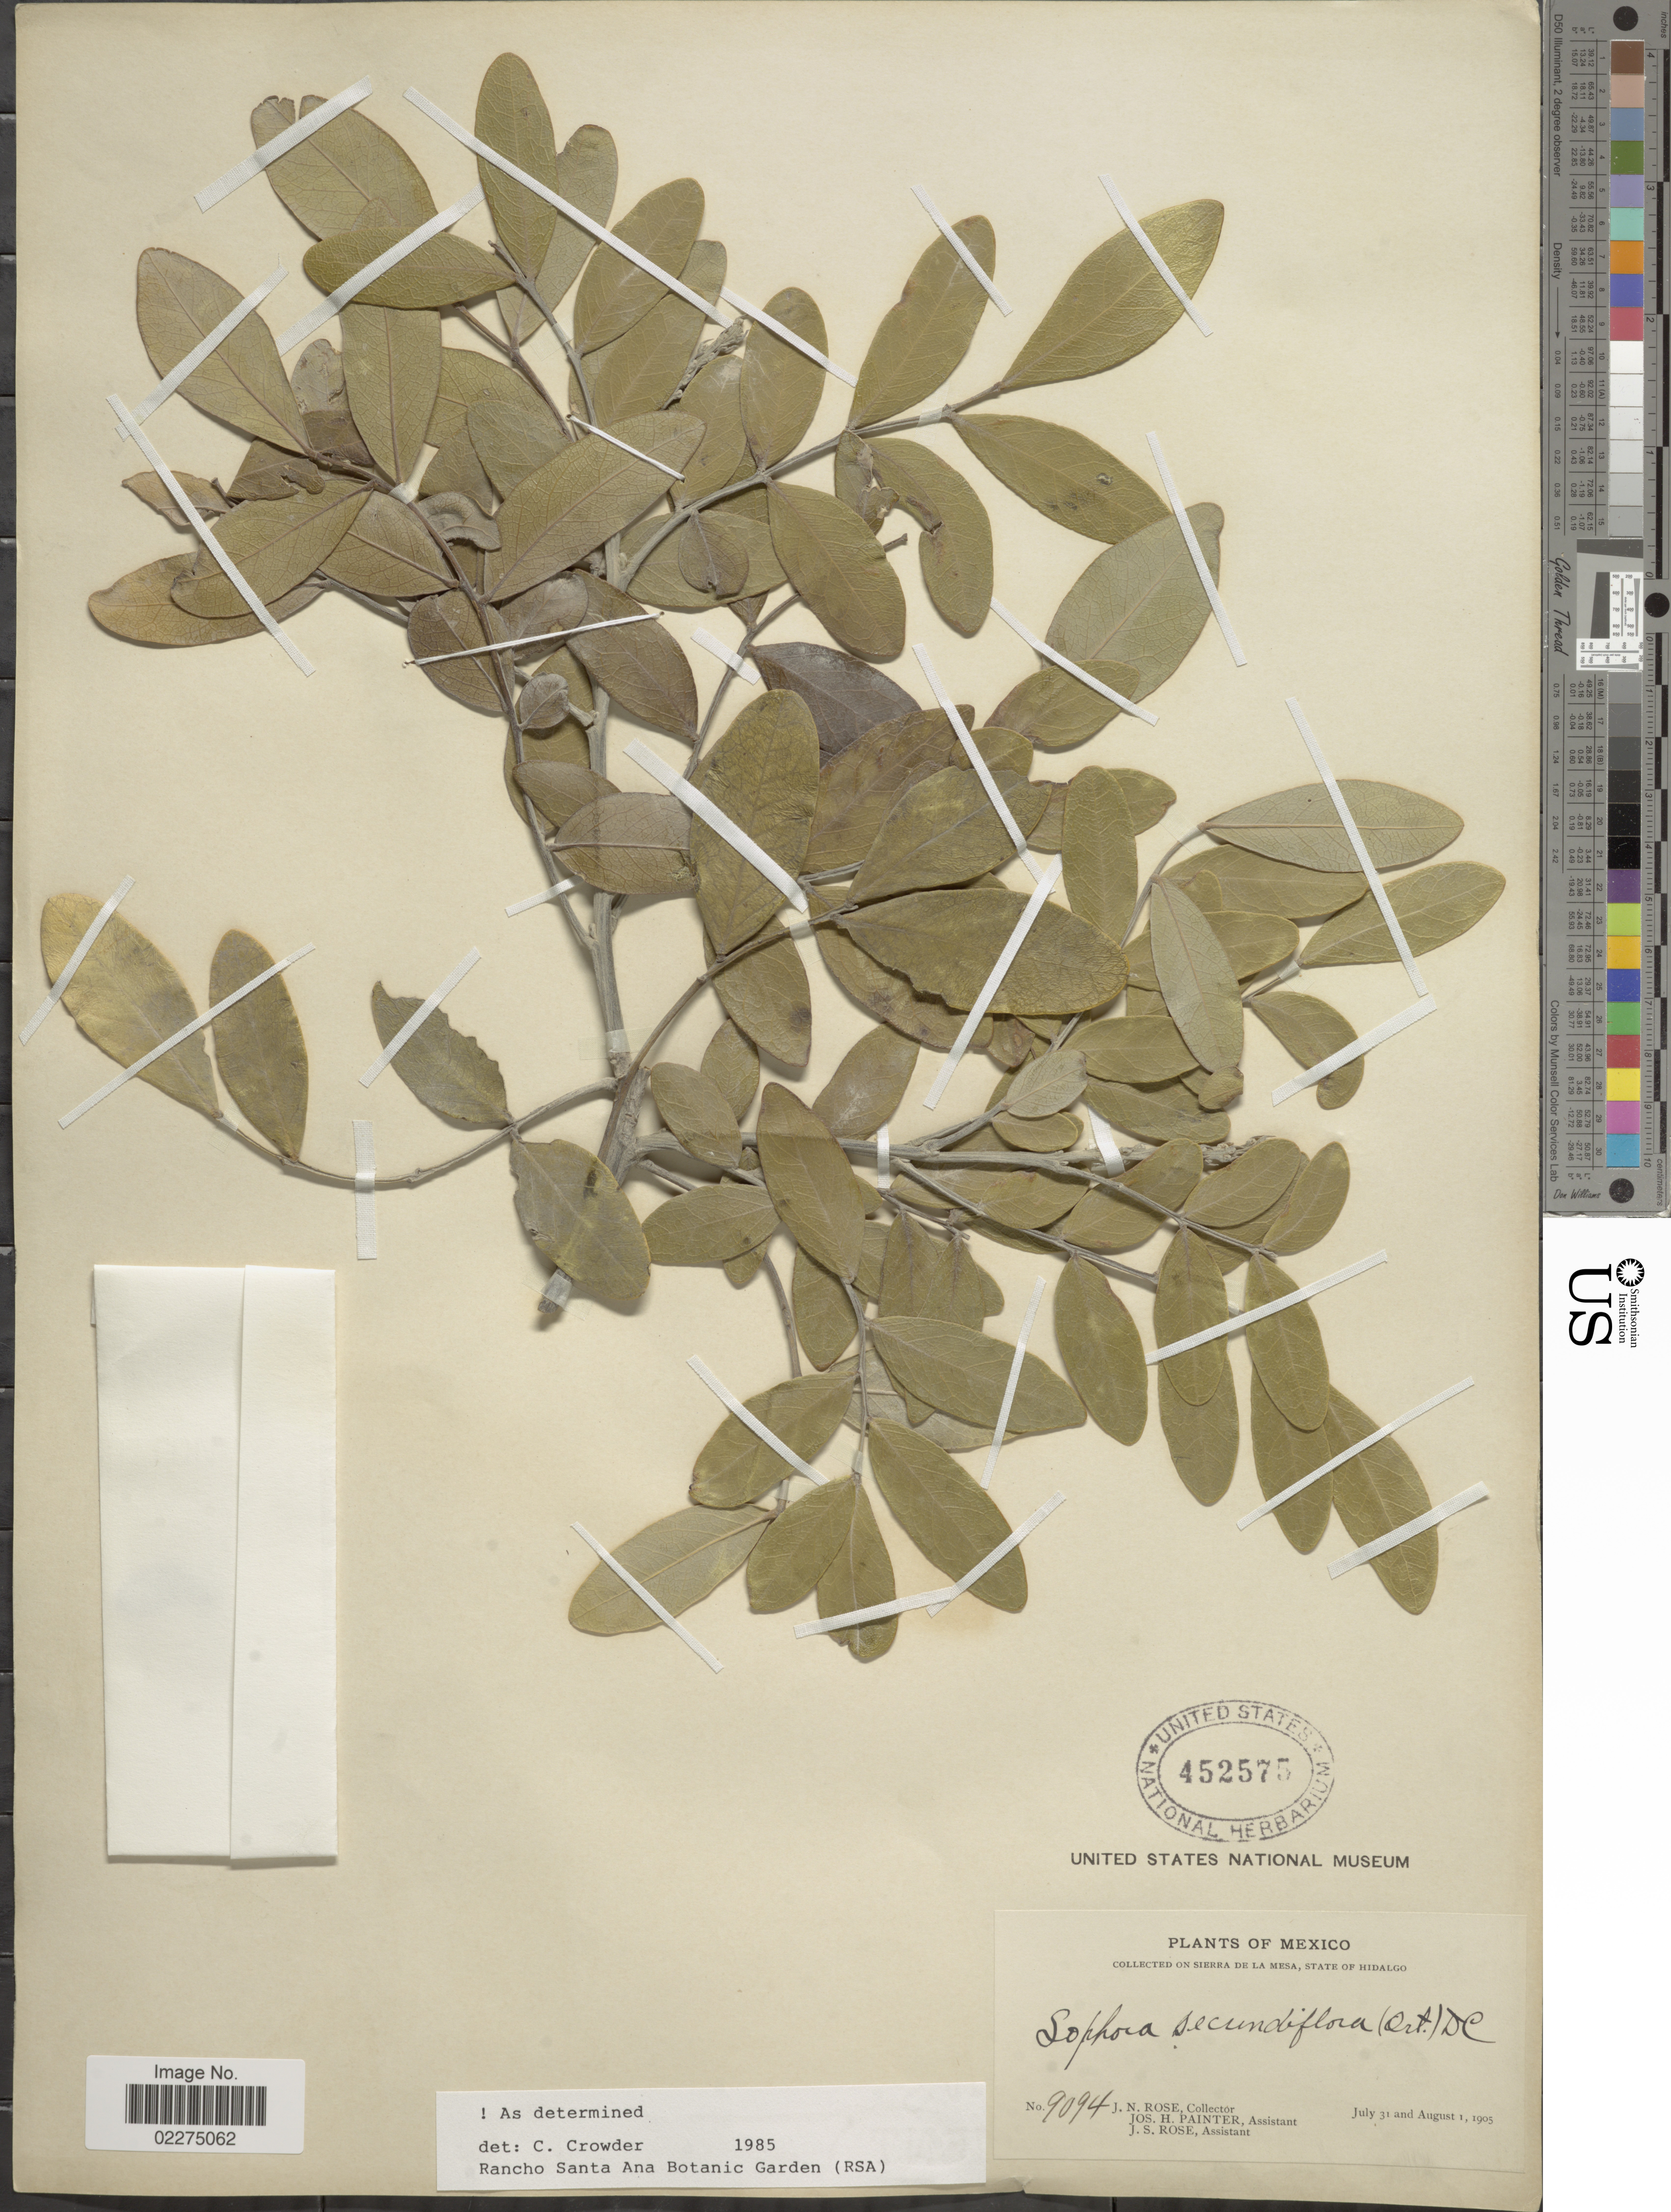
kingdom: Plantae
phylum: Tracheophyta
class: Magnoliopsida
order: Fabales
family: Fabaceae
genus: Dermatophyllum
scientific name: Dermatophyllum secundiflorum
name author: (Ortega) Gandhi & Reveal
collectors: J. N. Rose, J. H. Painter & J. S. Rose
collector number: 9094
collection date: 1905-07-31/1905-08-01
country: Mexico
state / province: Hidalgo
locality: Sierra de La Mesa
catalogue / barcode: US 452575